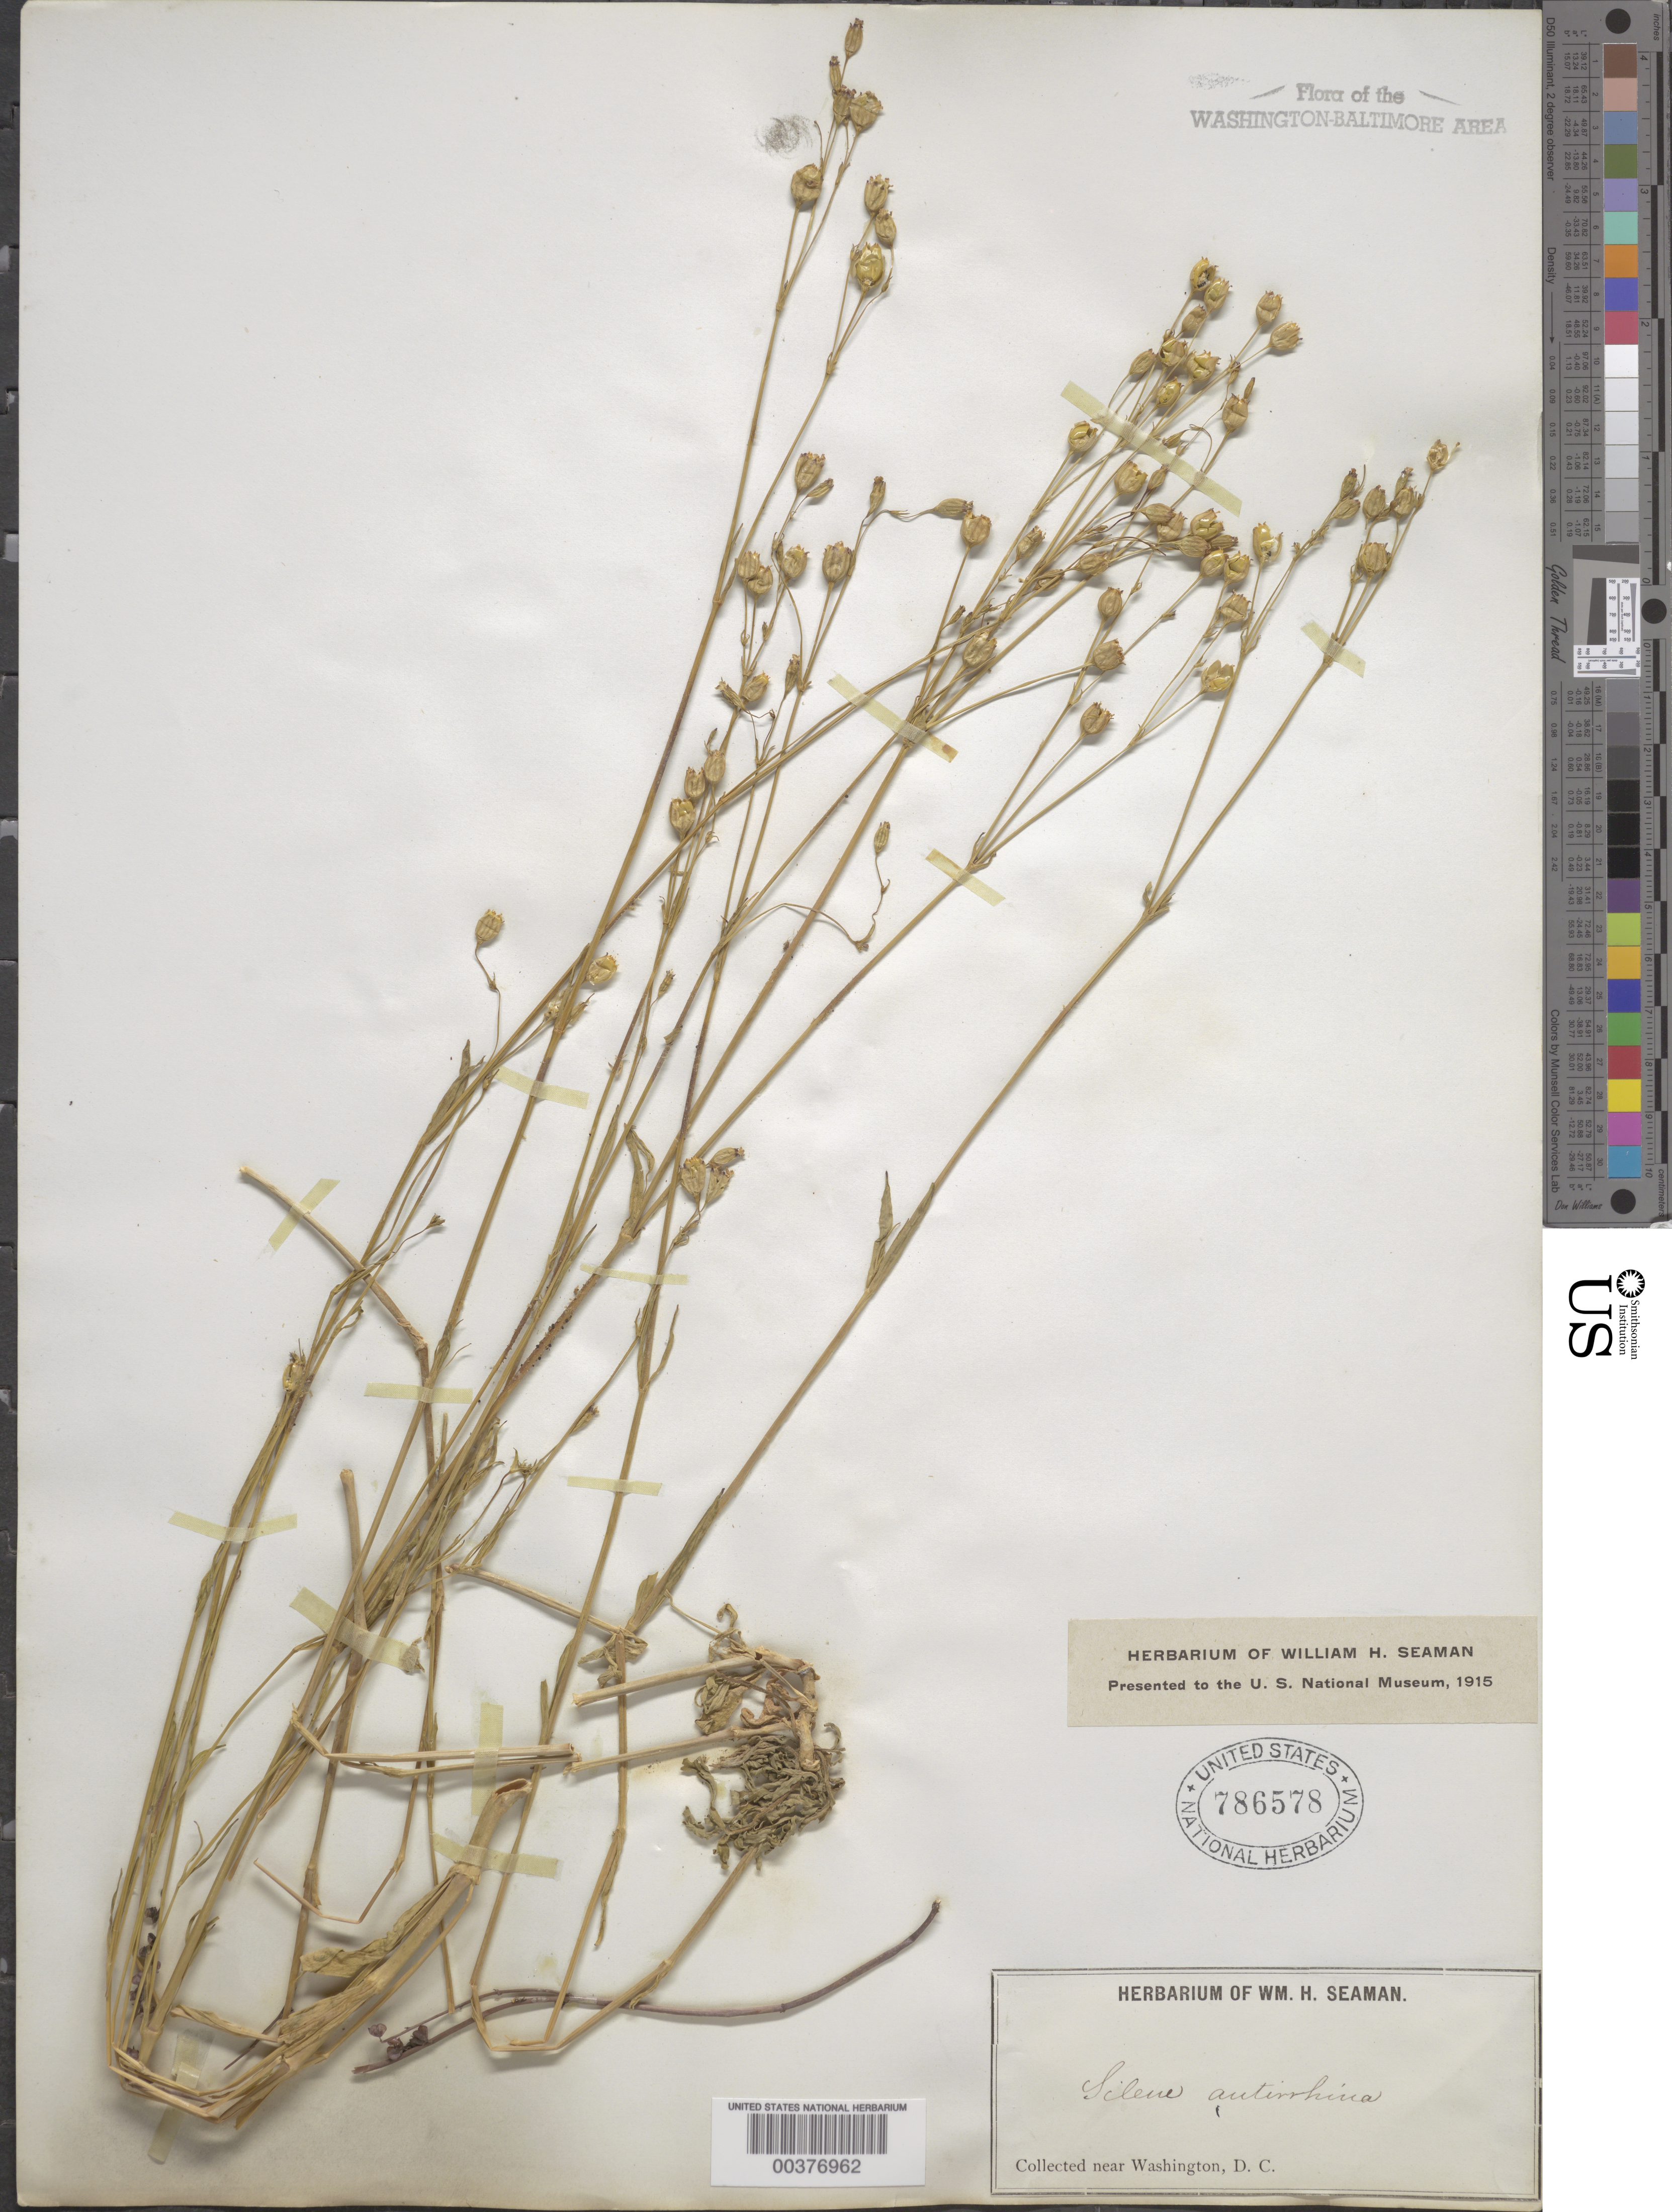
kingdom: Plantae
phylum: Tracheophyta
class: Magnoliopsida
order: Caryophyllales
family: Caryophyllaceae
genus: Silene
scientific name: Silene antirrhina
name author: L.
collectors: W. Seaman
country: United States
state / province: District of Columbia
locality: Washington DC Area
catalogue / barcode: US 786578